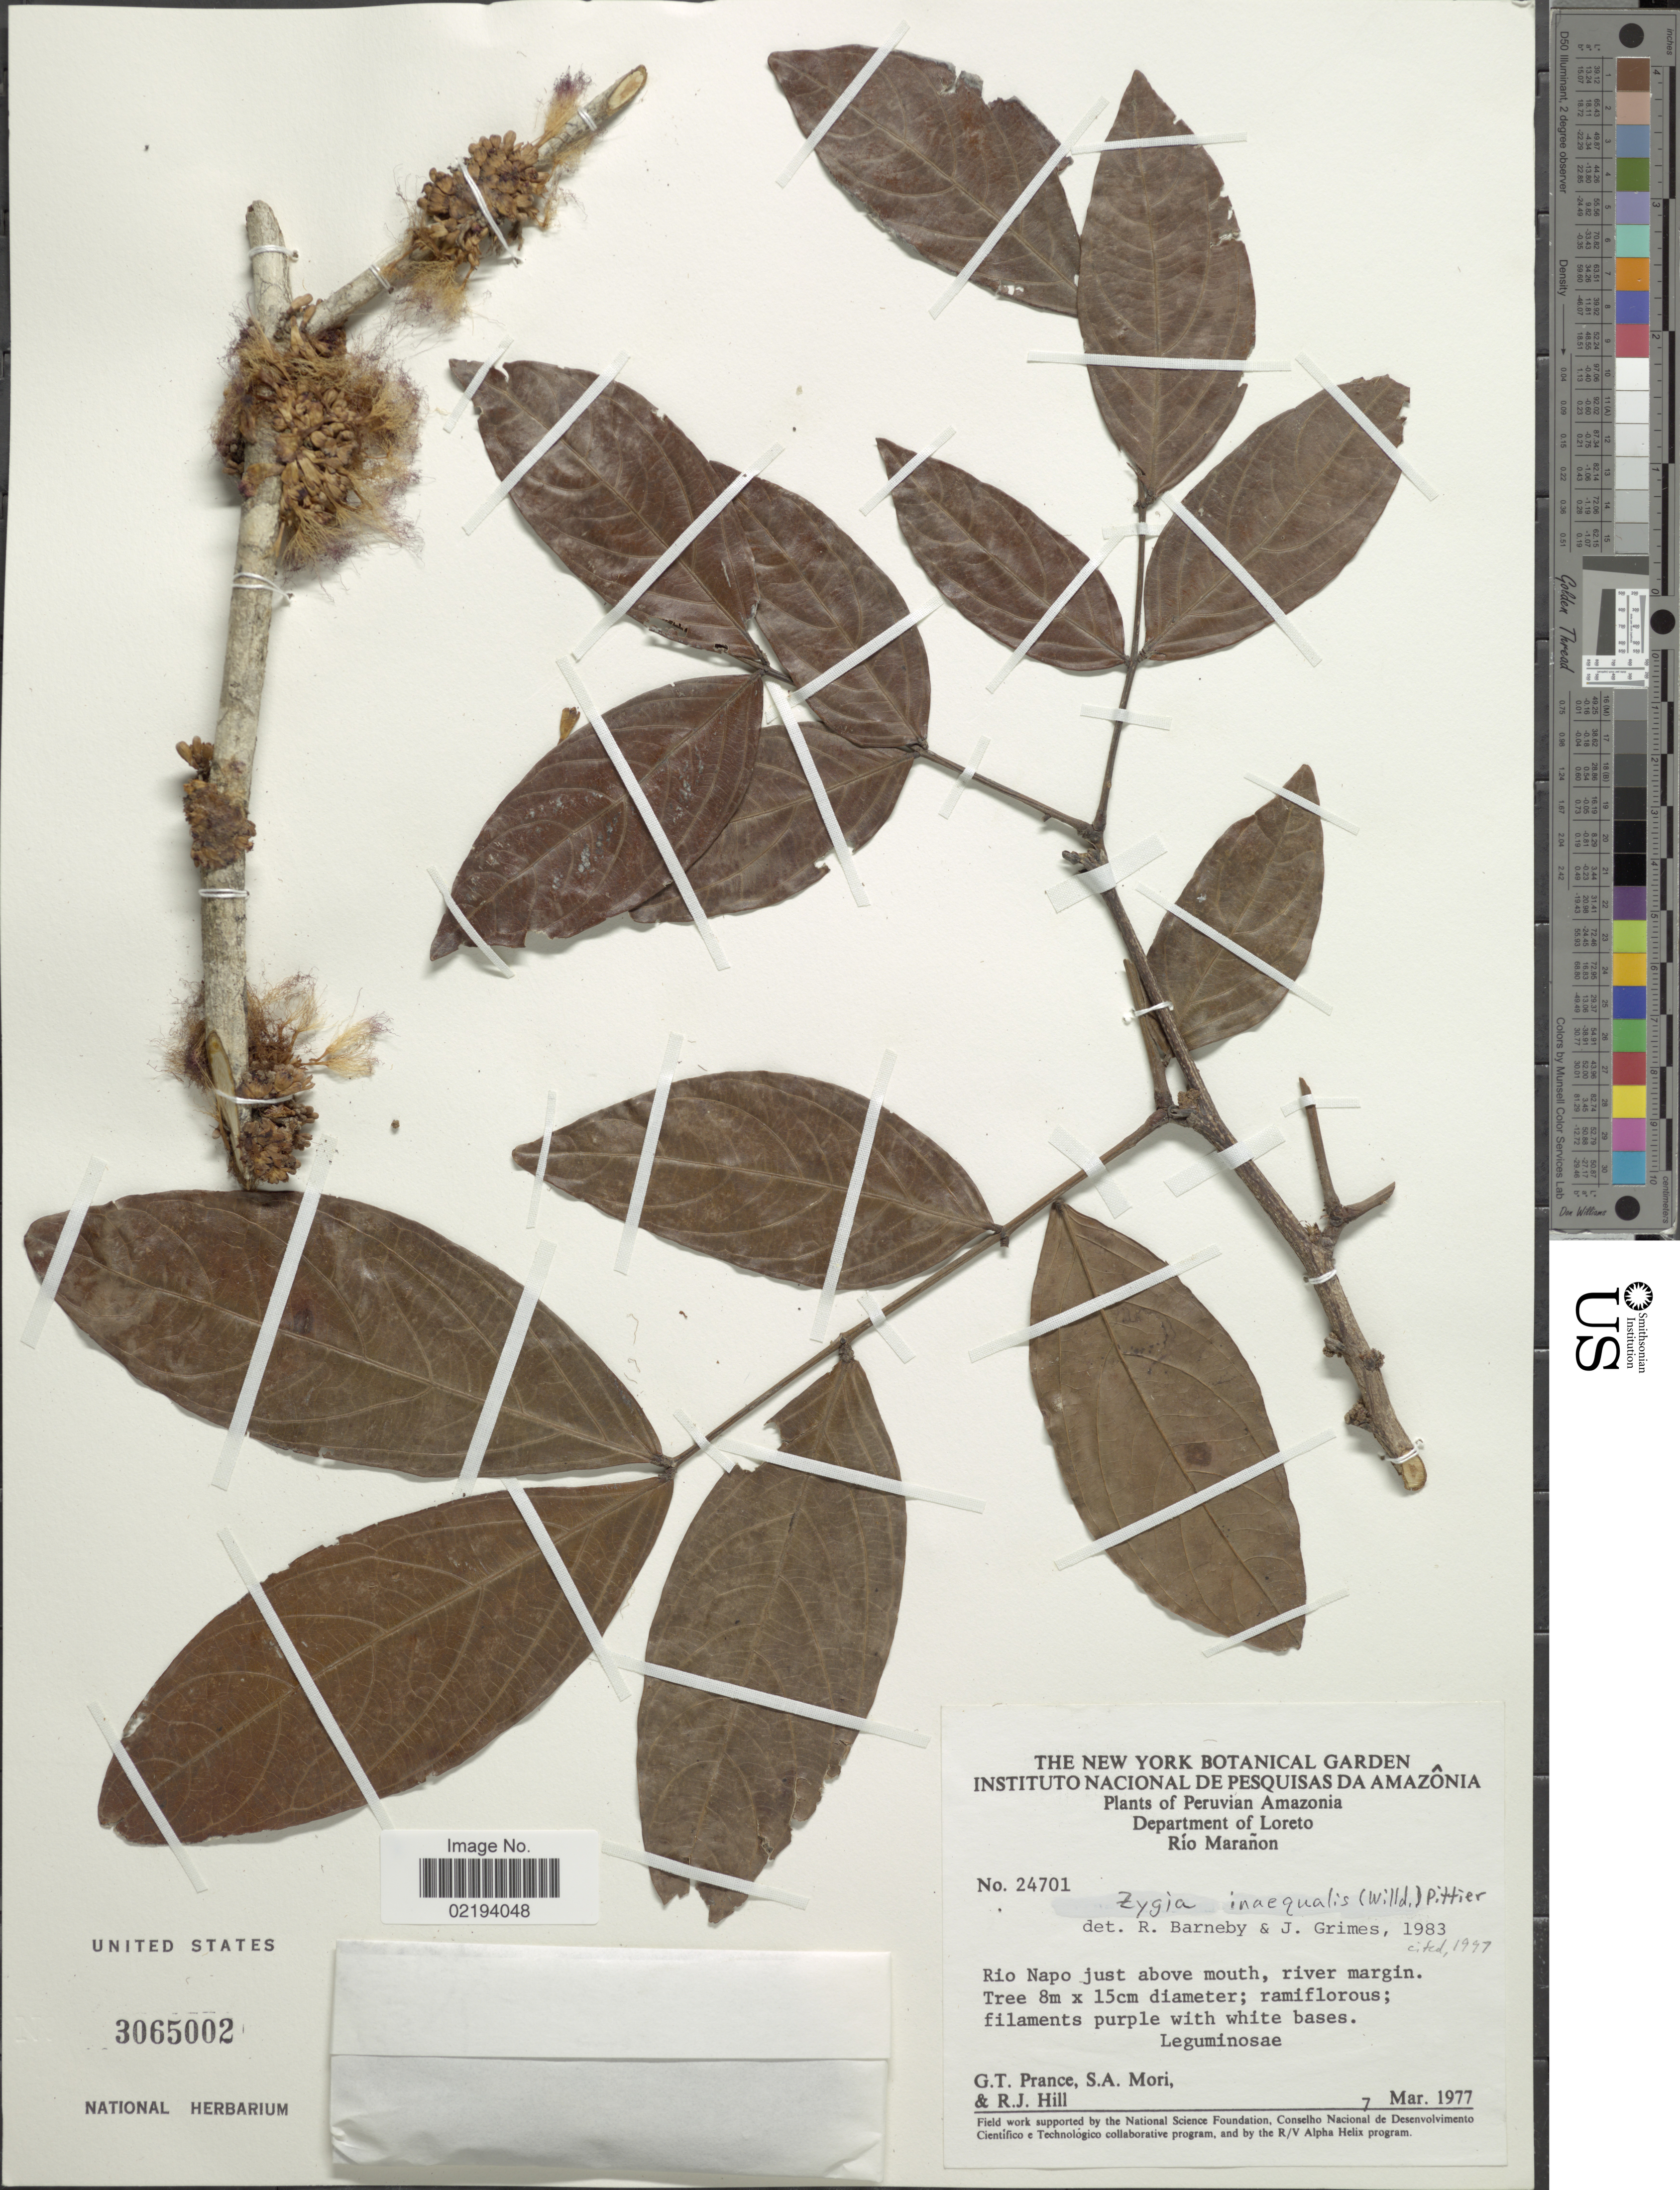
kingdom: Plantae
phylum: Tracheophyta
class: Magnoliopsida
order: Fabales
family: Fabaceae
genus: Zygia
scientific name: Zygia inaequalis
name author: (Humb. & Bonpl. ex Willd.) Pittier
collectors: G. T. Prance, S. Mori & R. J. Hill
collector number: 24701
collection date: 1977-03-07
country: Peru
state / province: Loreto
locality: Peruvian Amazonia, Río Marañon, Rio Napo just above mouth, river margin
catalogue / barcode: US 3065002